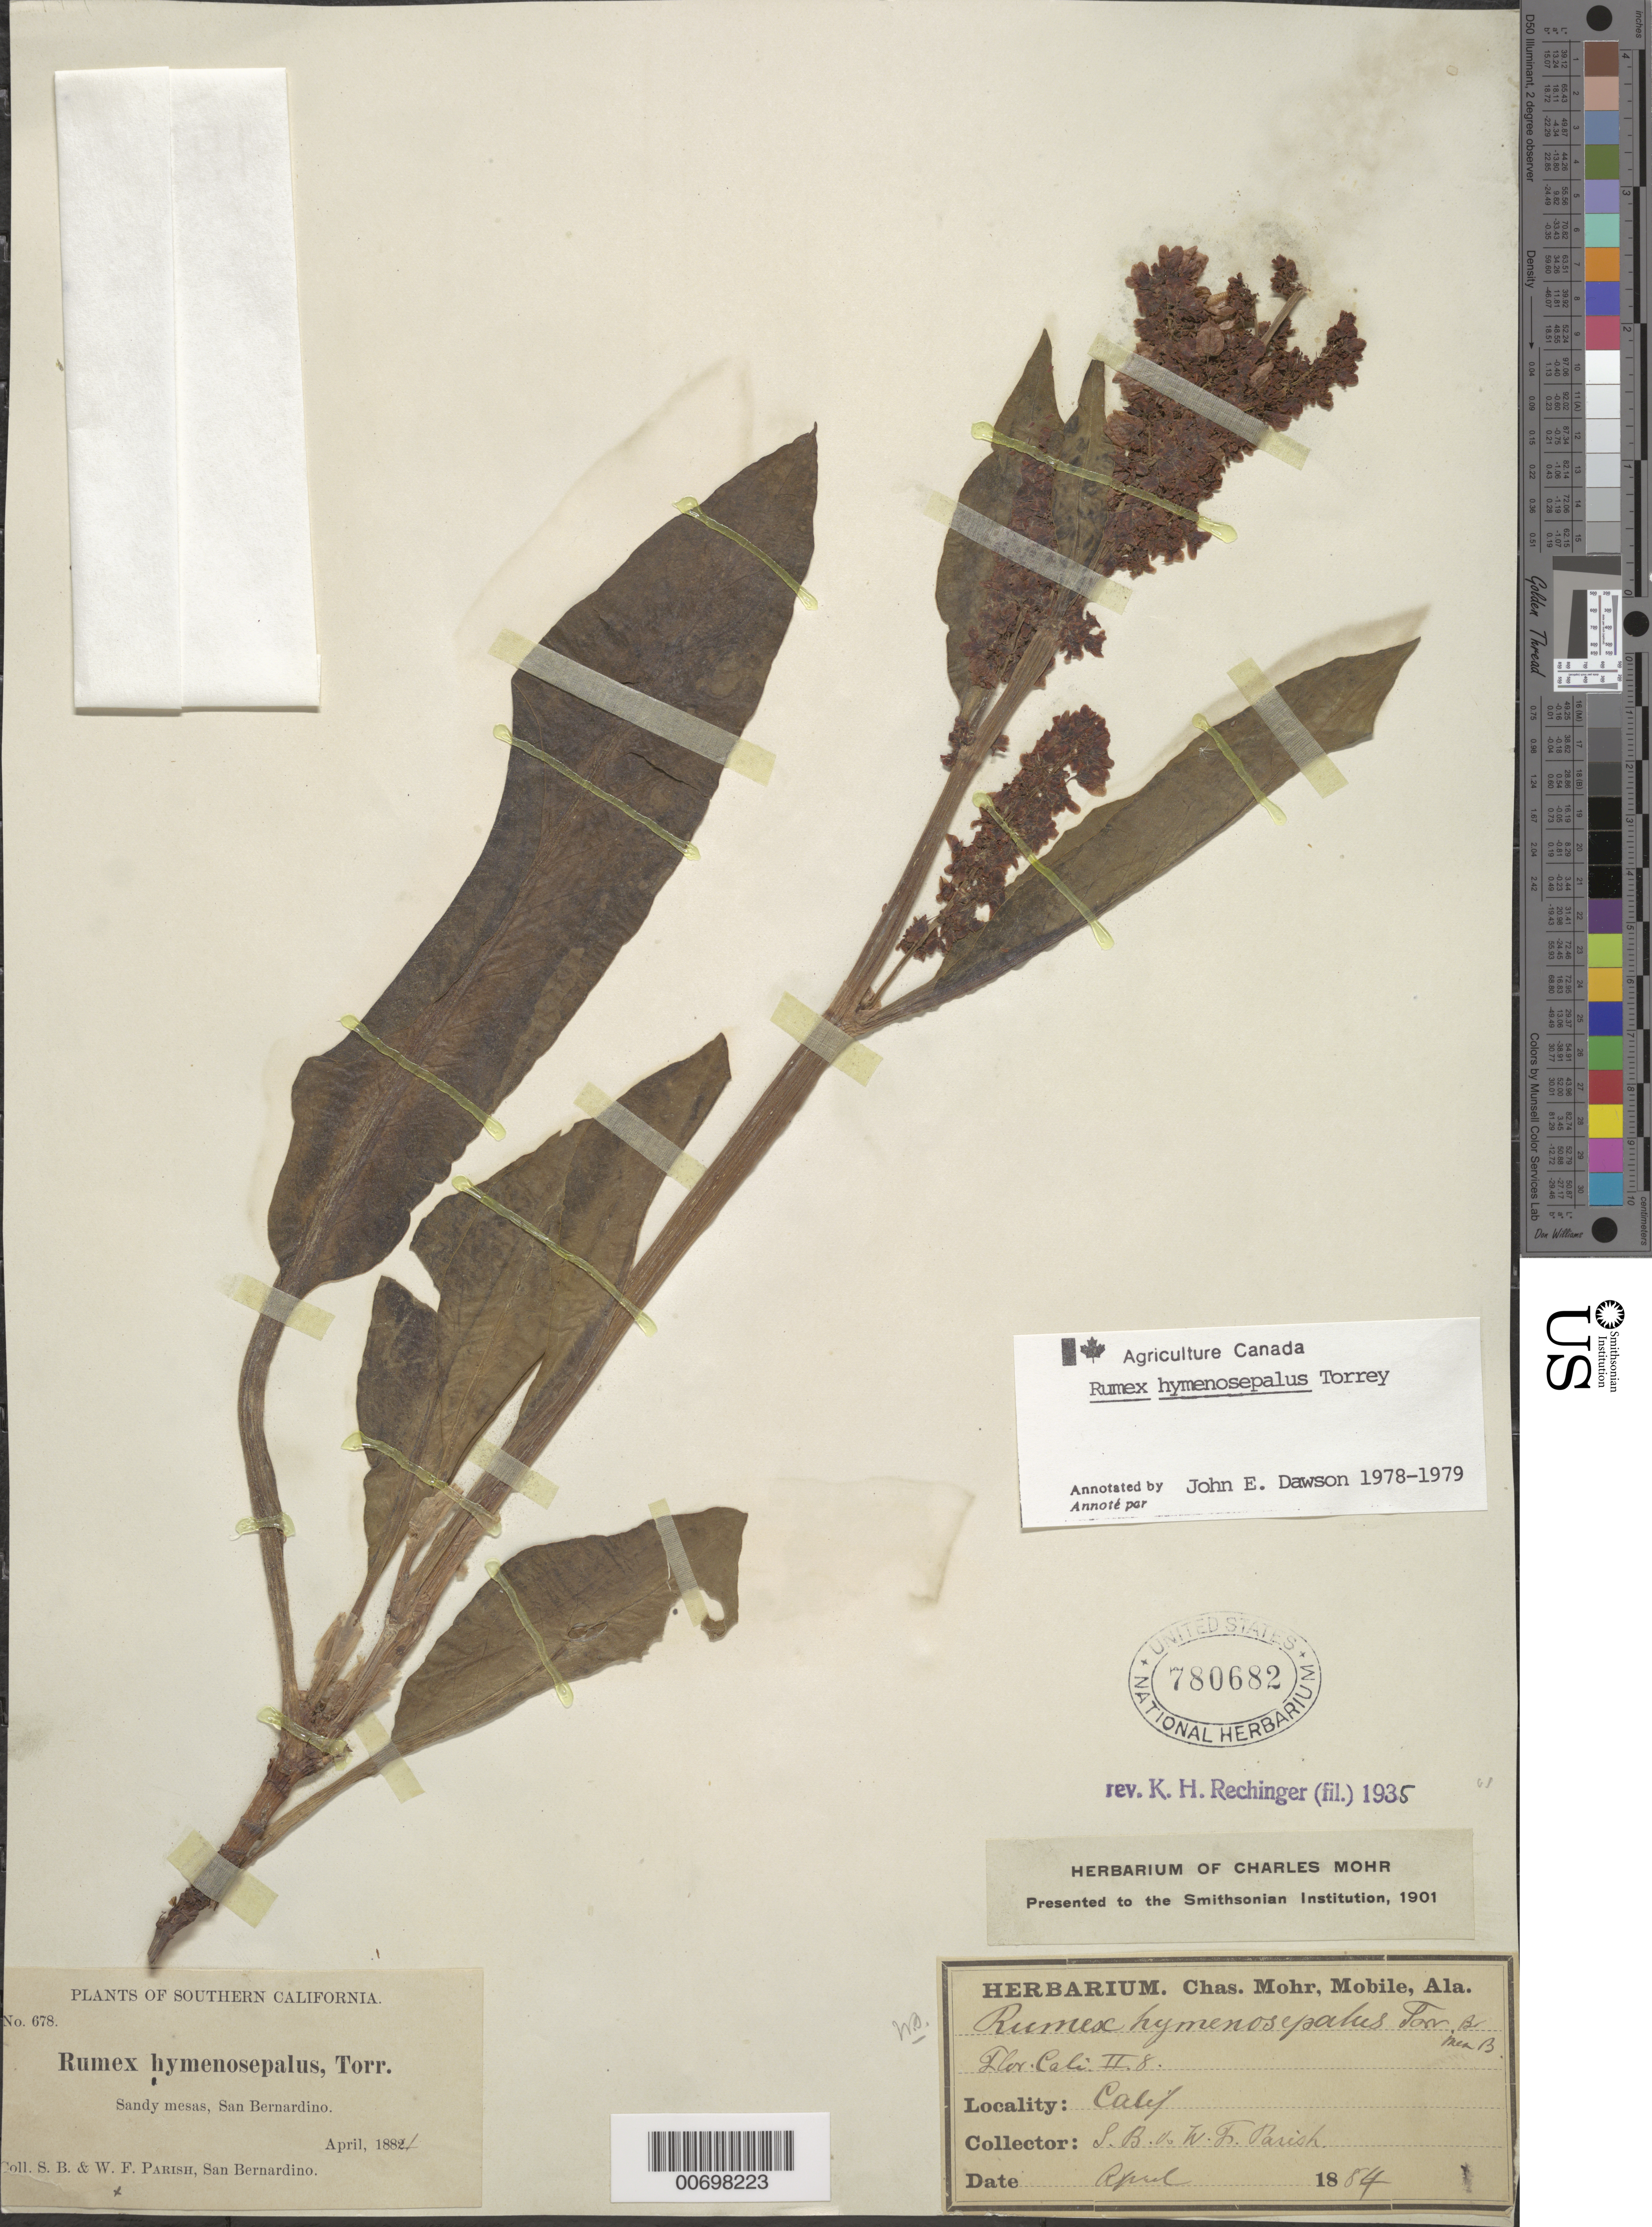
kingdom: Plantae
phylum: Tracheophyta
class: Magnoliopsida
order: Caryophyllales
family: Polygonaceae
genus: Rumex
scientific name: Rumex hymenosepalus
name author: Torr.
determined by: Dawson, J. E.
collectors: S. B. Parish & W. F. Parish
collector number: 678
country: United States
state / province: California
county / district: San Bernardino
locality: Sandy mesas, San Bernardino.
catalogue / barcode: US 780682